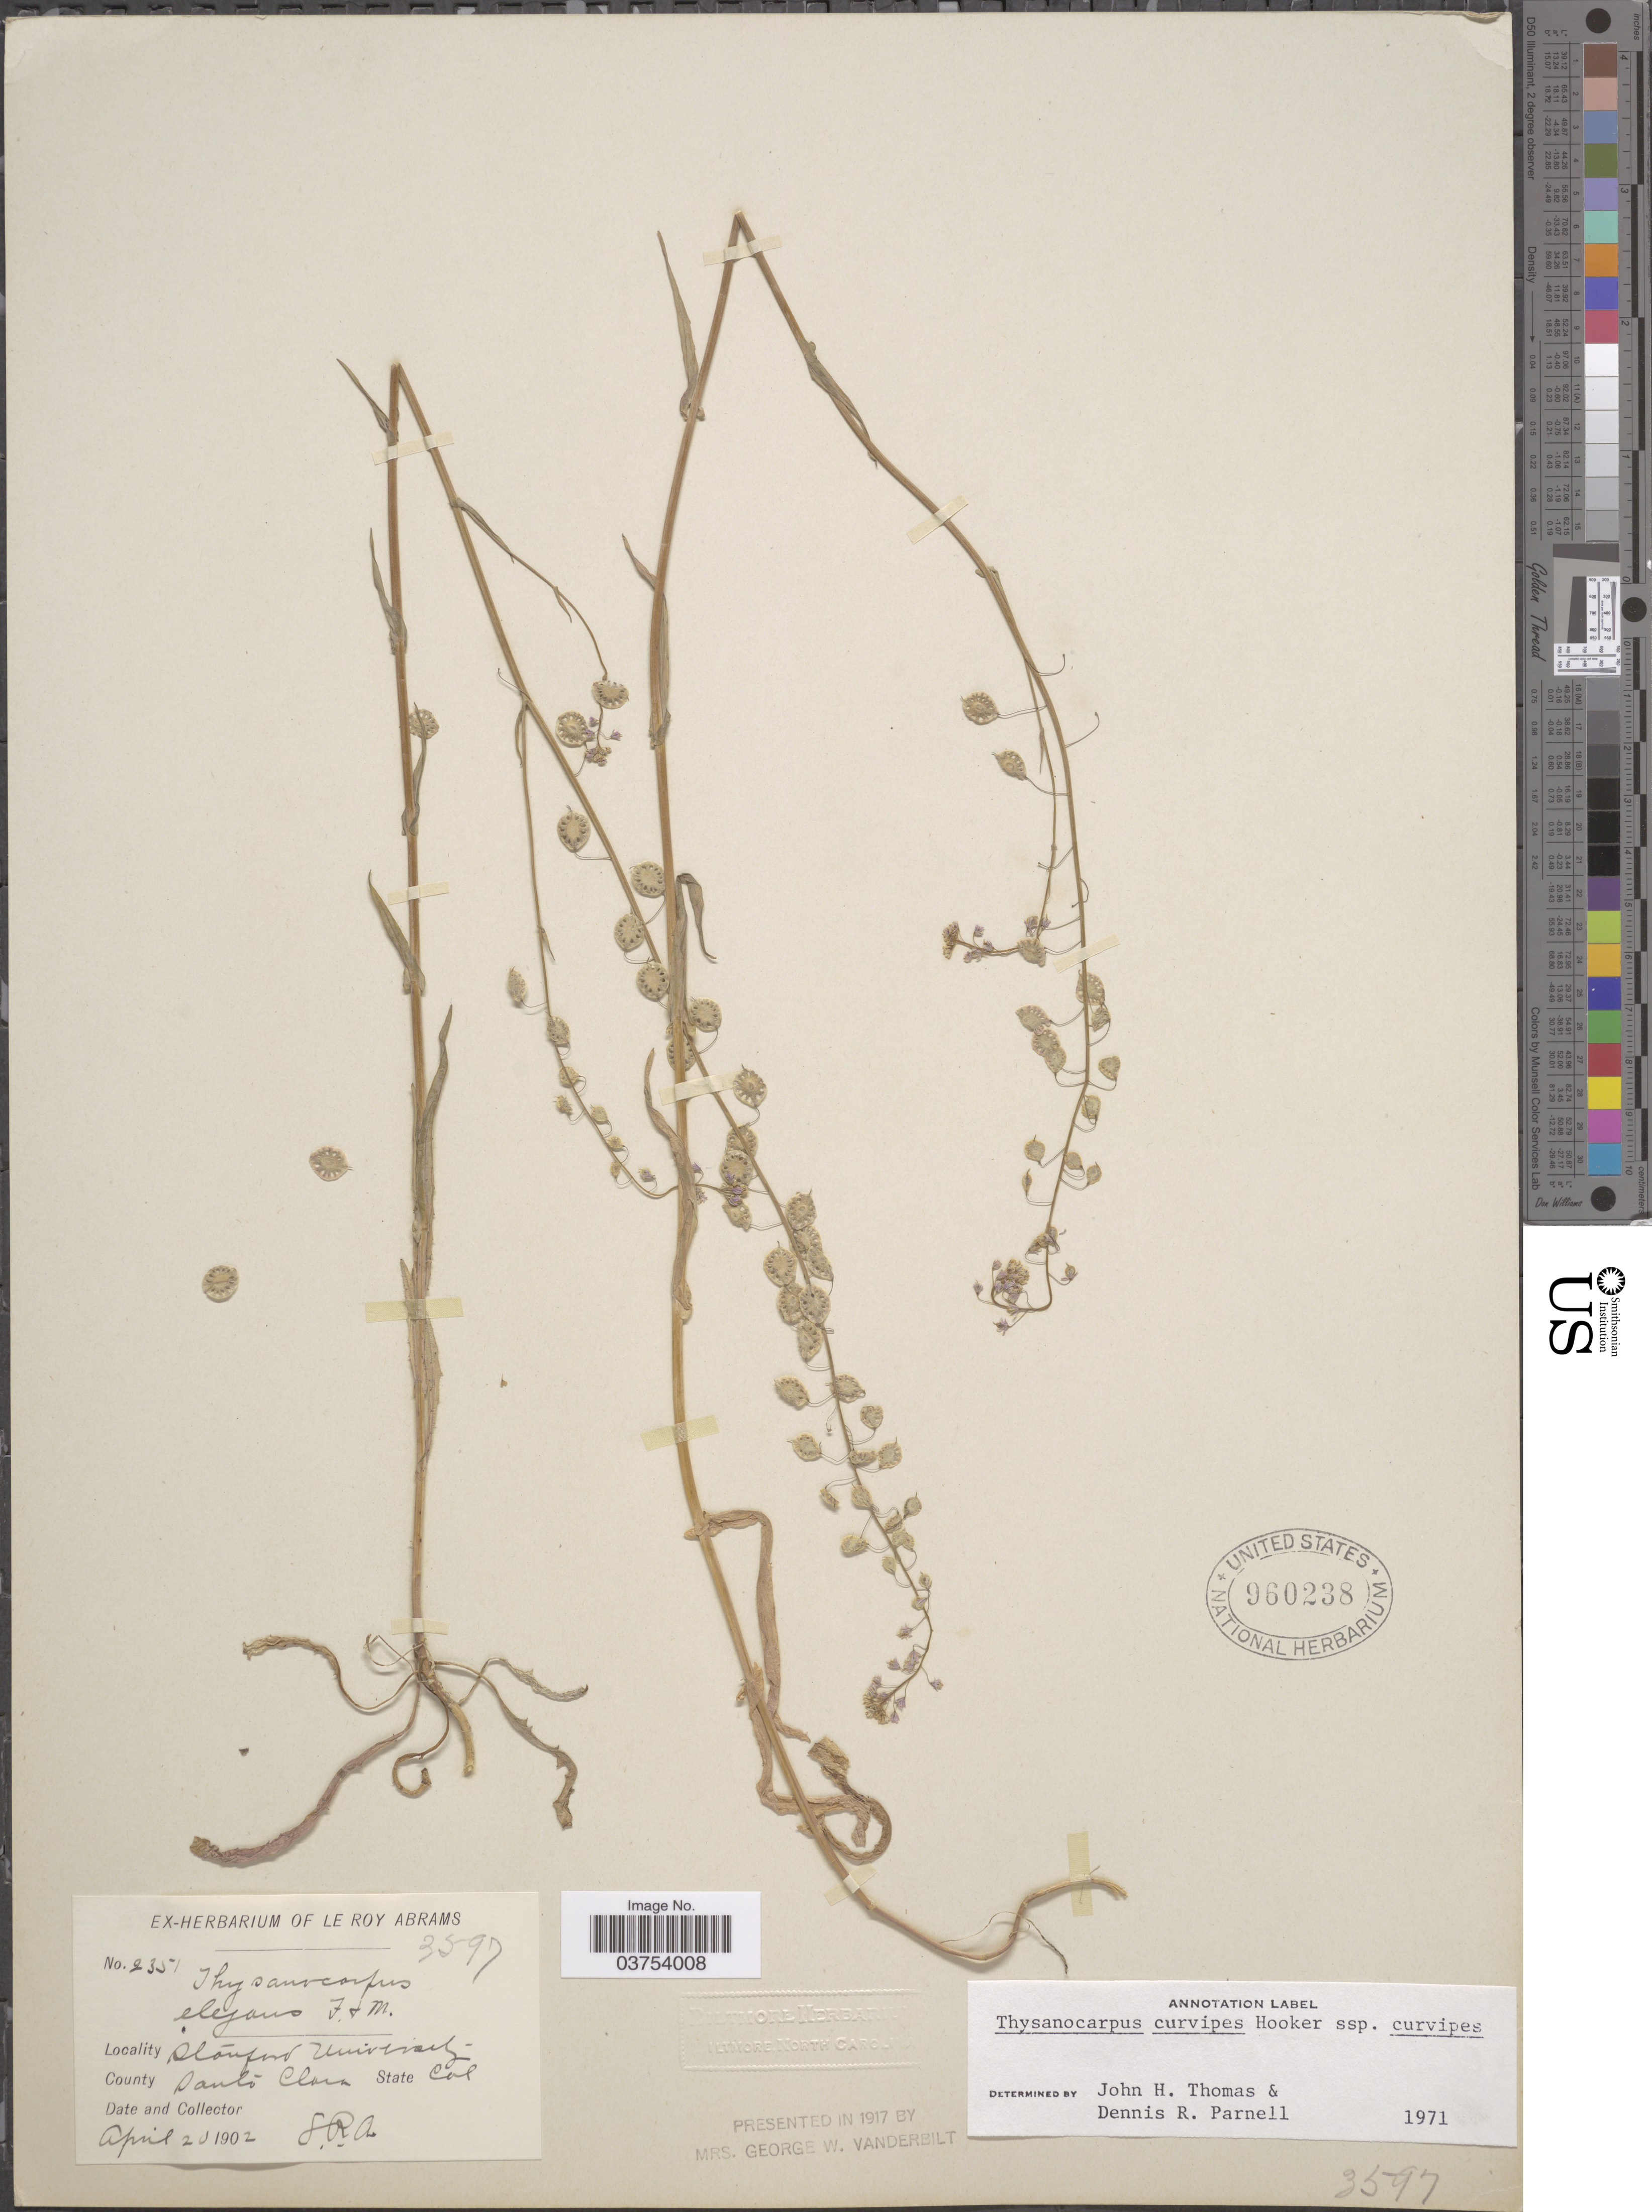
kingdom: Plantae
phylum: Tracheophyta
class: Magnoliopsida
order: Brassicales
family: Brassicaceae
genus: Thysanocarpus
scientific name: Thysanocarpus curvipes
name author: Hook.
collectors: L. Abrams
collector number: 2351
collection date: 1902-04-20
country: United States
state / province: California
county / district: Santa Clara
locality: Stanford University. County Santa Clara.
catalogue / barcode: US 960238